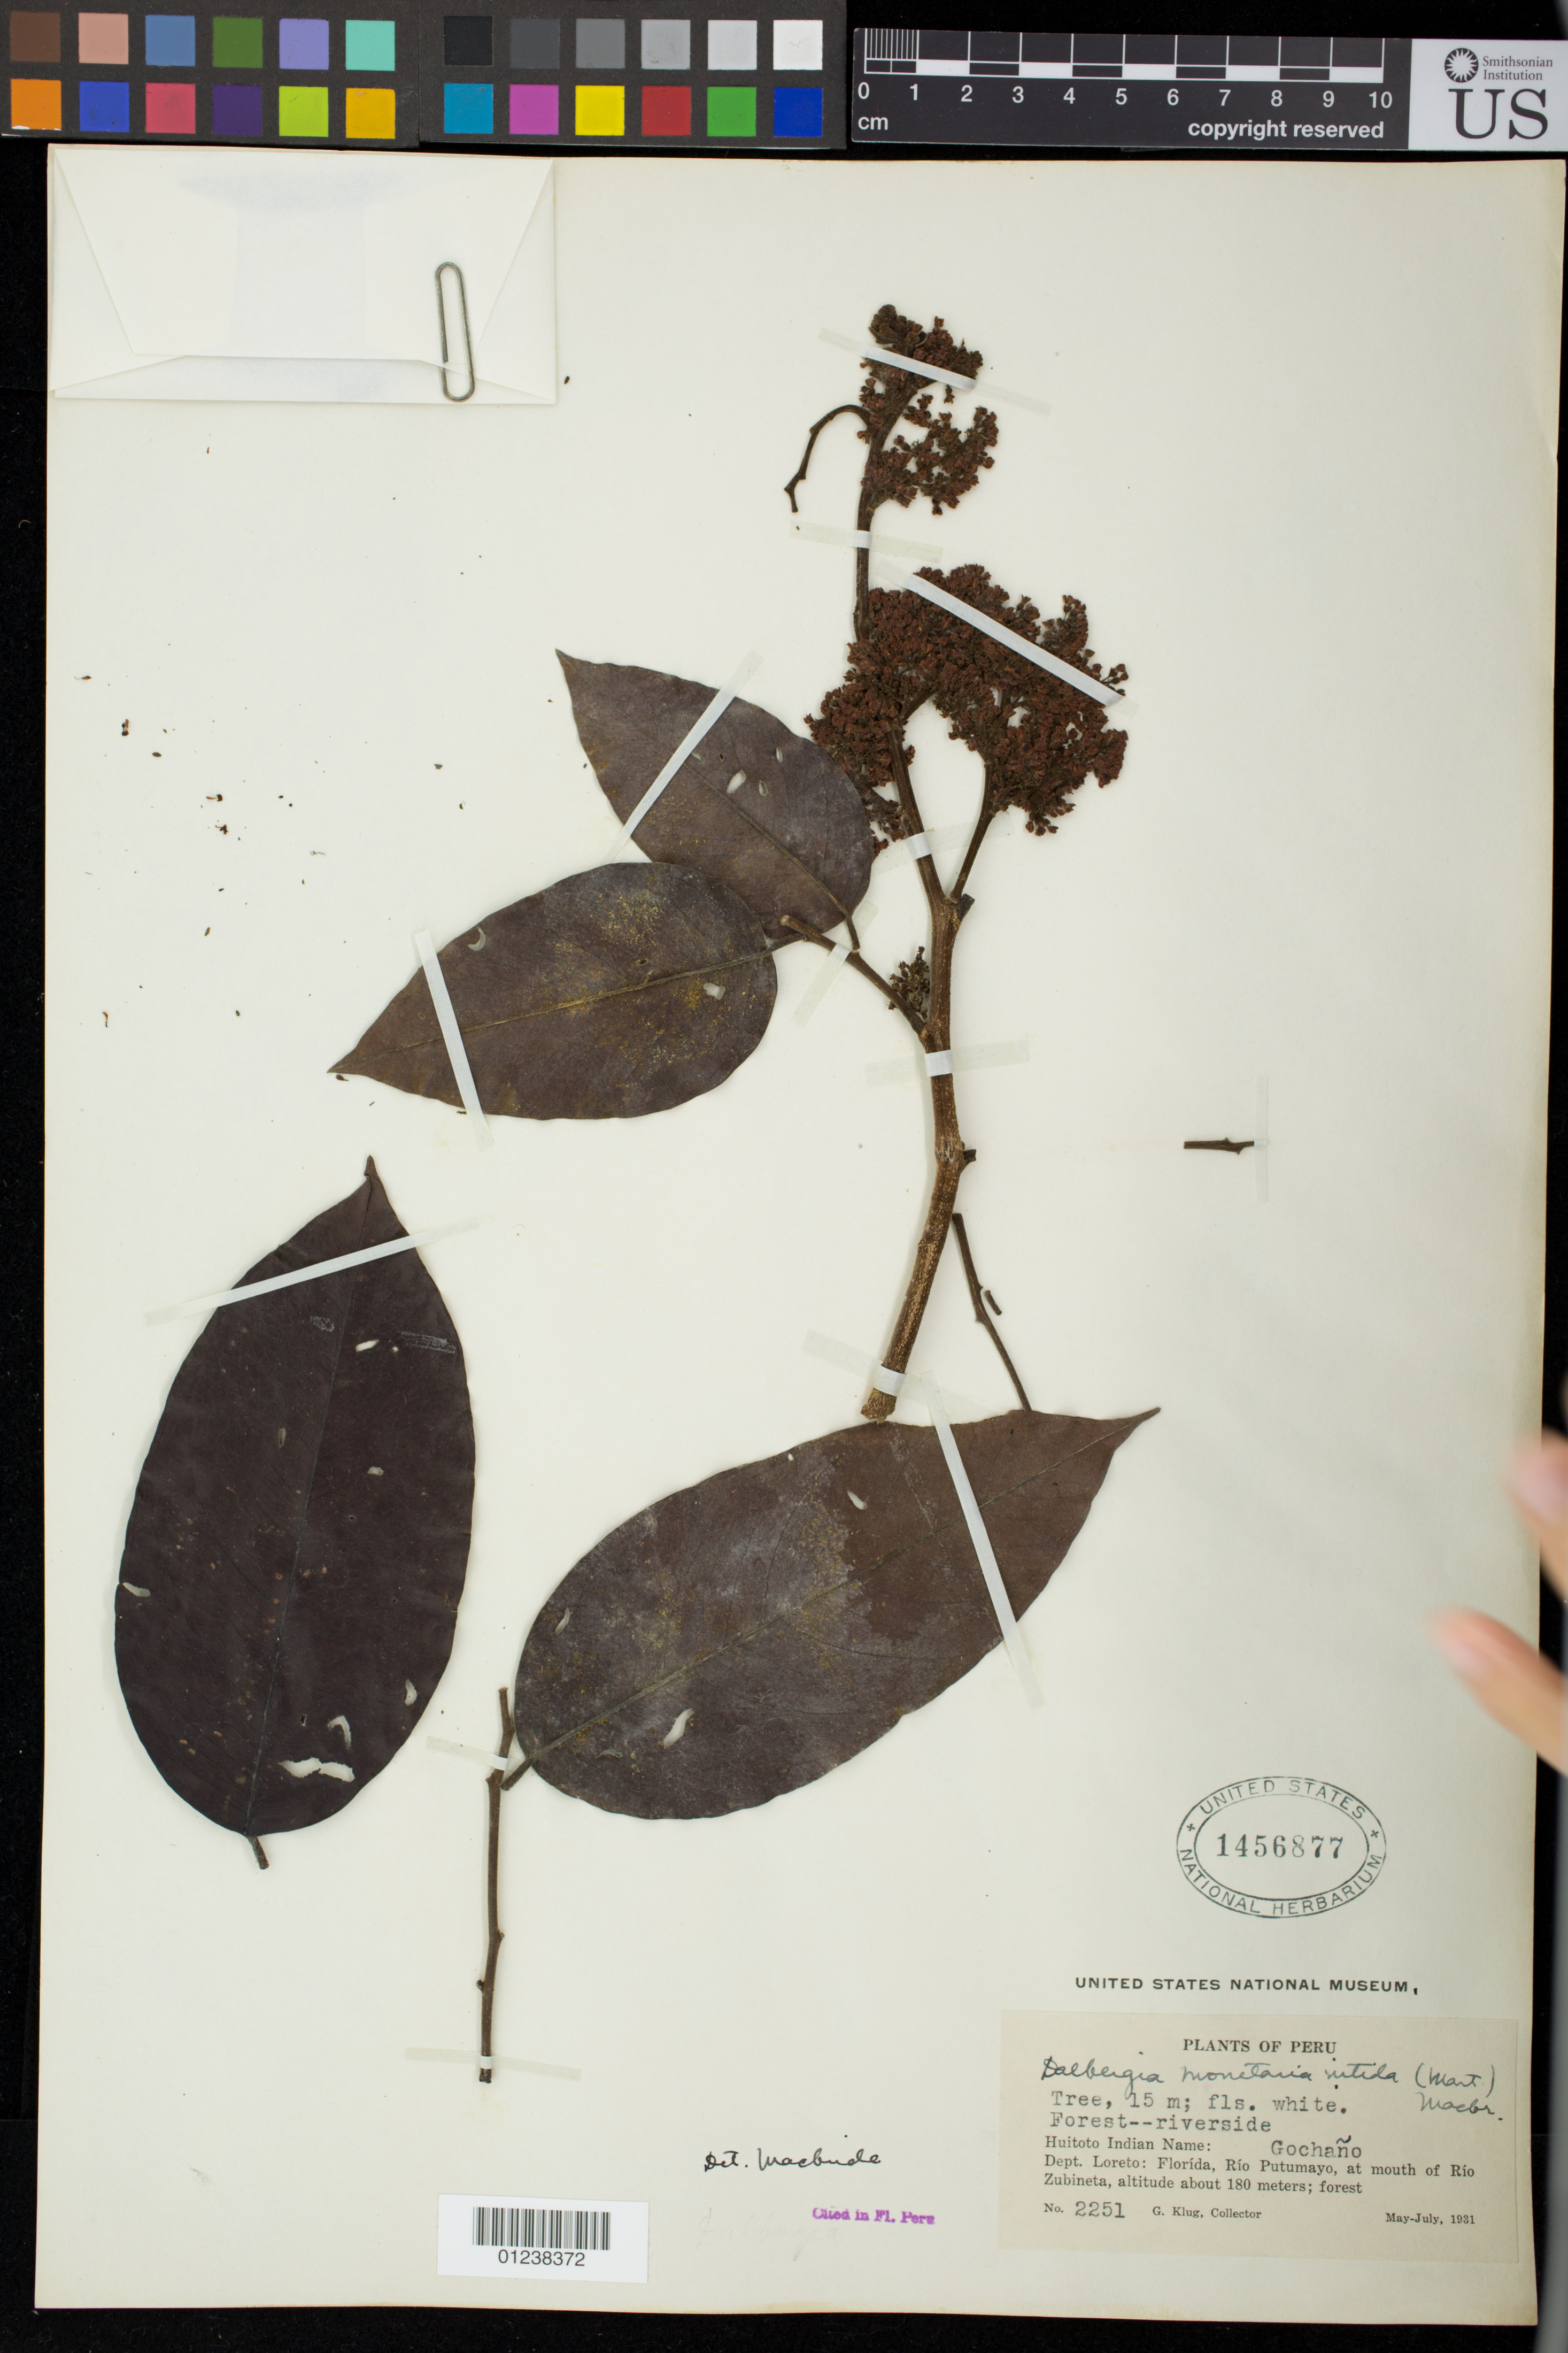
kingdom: Plantae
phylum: Tracheophyta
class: Magnoliopsida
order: Fabales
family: Fabaceae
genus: Dalbergia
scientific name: Dalbergia monetaria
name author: L. f.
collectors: G. Klug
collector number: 2251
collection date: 1931-05/1931-07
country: Peru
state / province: Loreto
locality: Florida, Rio Putumayo, at mouth of Rio Zubineta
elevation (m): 180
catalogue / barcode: US 1456877